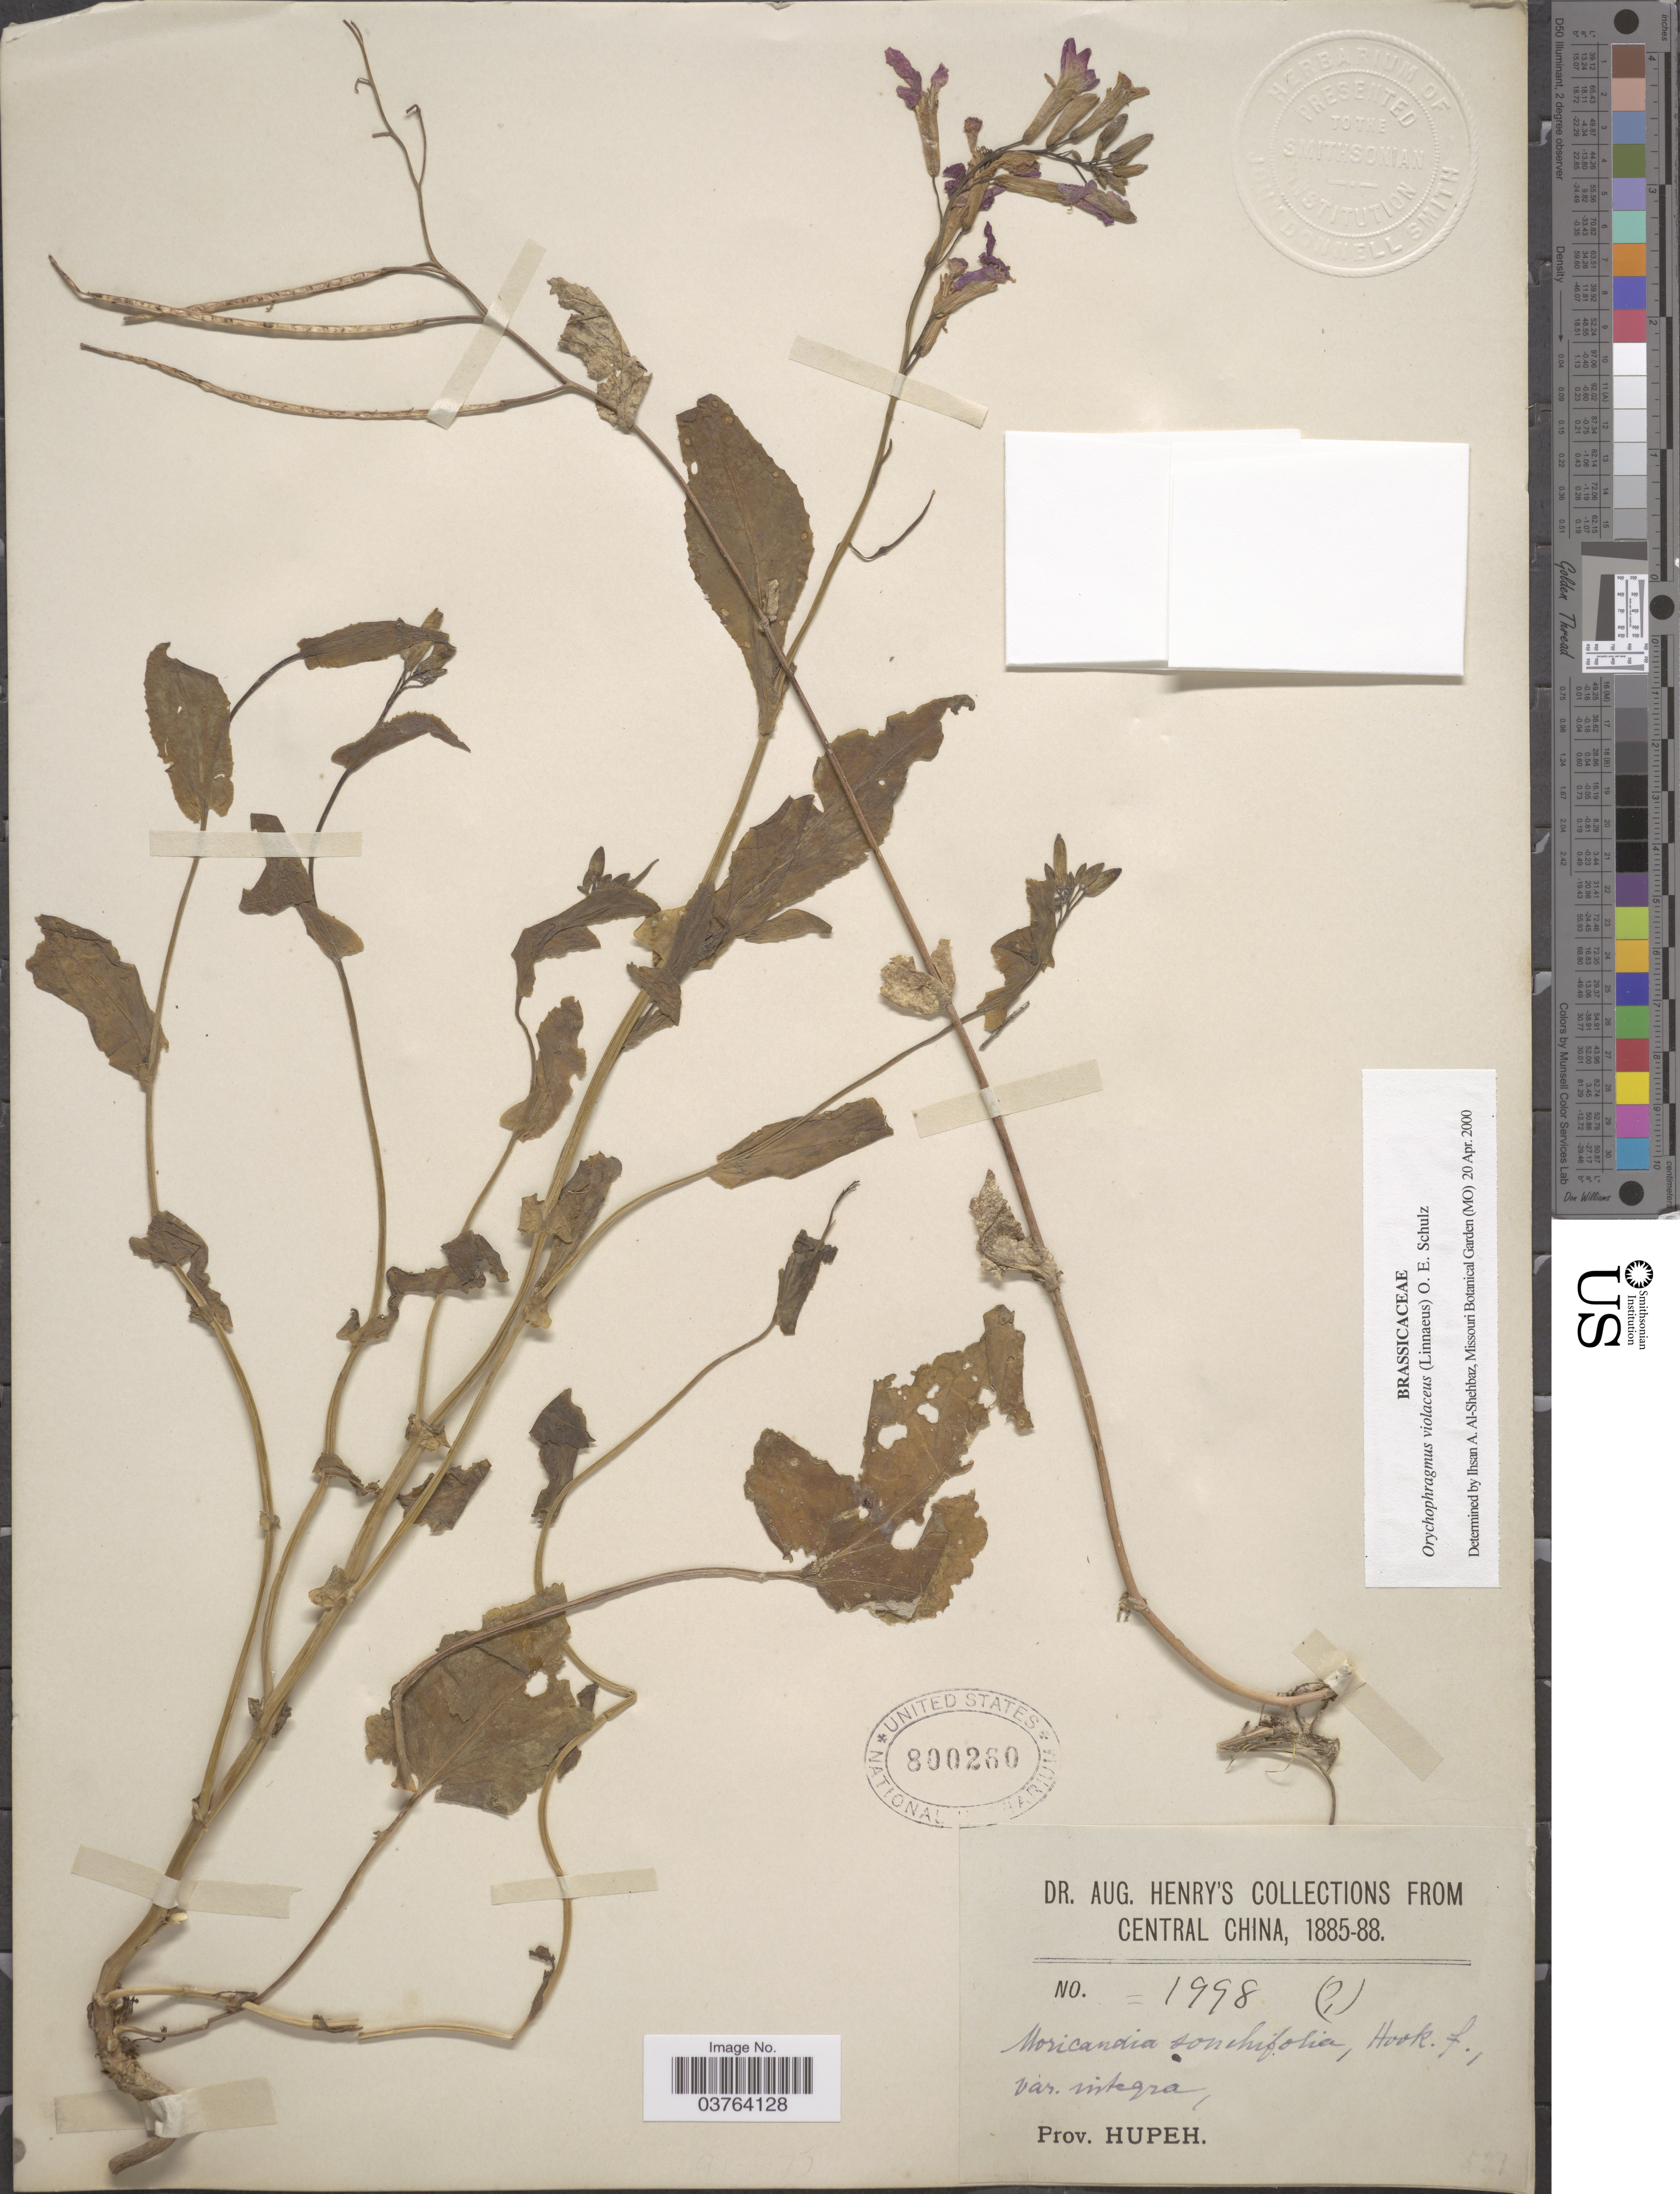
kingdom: Plantae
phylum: Tracheophyta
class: Magnoliopsida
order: Brassicales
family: Brassicaceae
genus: Orychophragmus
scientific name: Orychophragmus violaceus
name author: (L.) O.E. Schulz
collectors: A. Henry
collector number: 1998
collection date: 1885/1888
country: China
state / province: Hubei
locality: Central China. Prov. Hupeh.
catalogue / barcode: US 800260